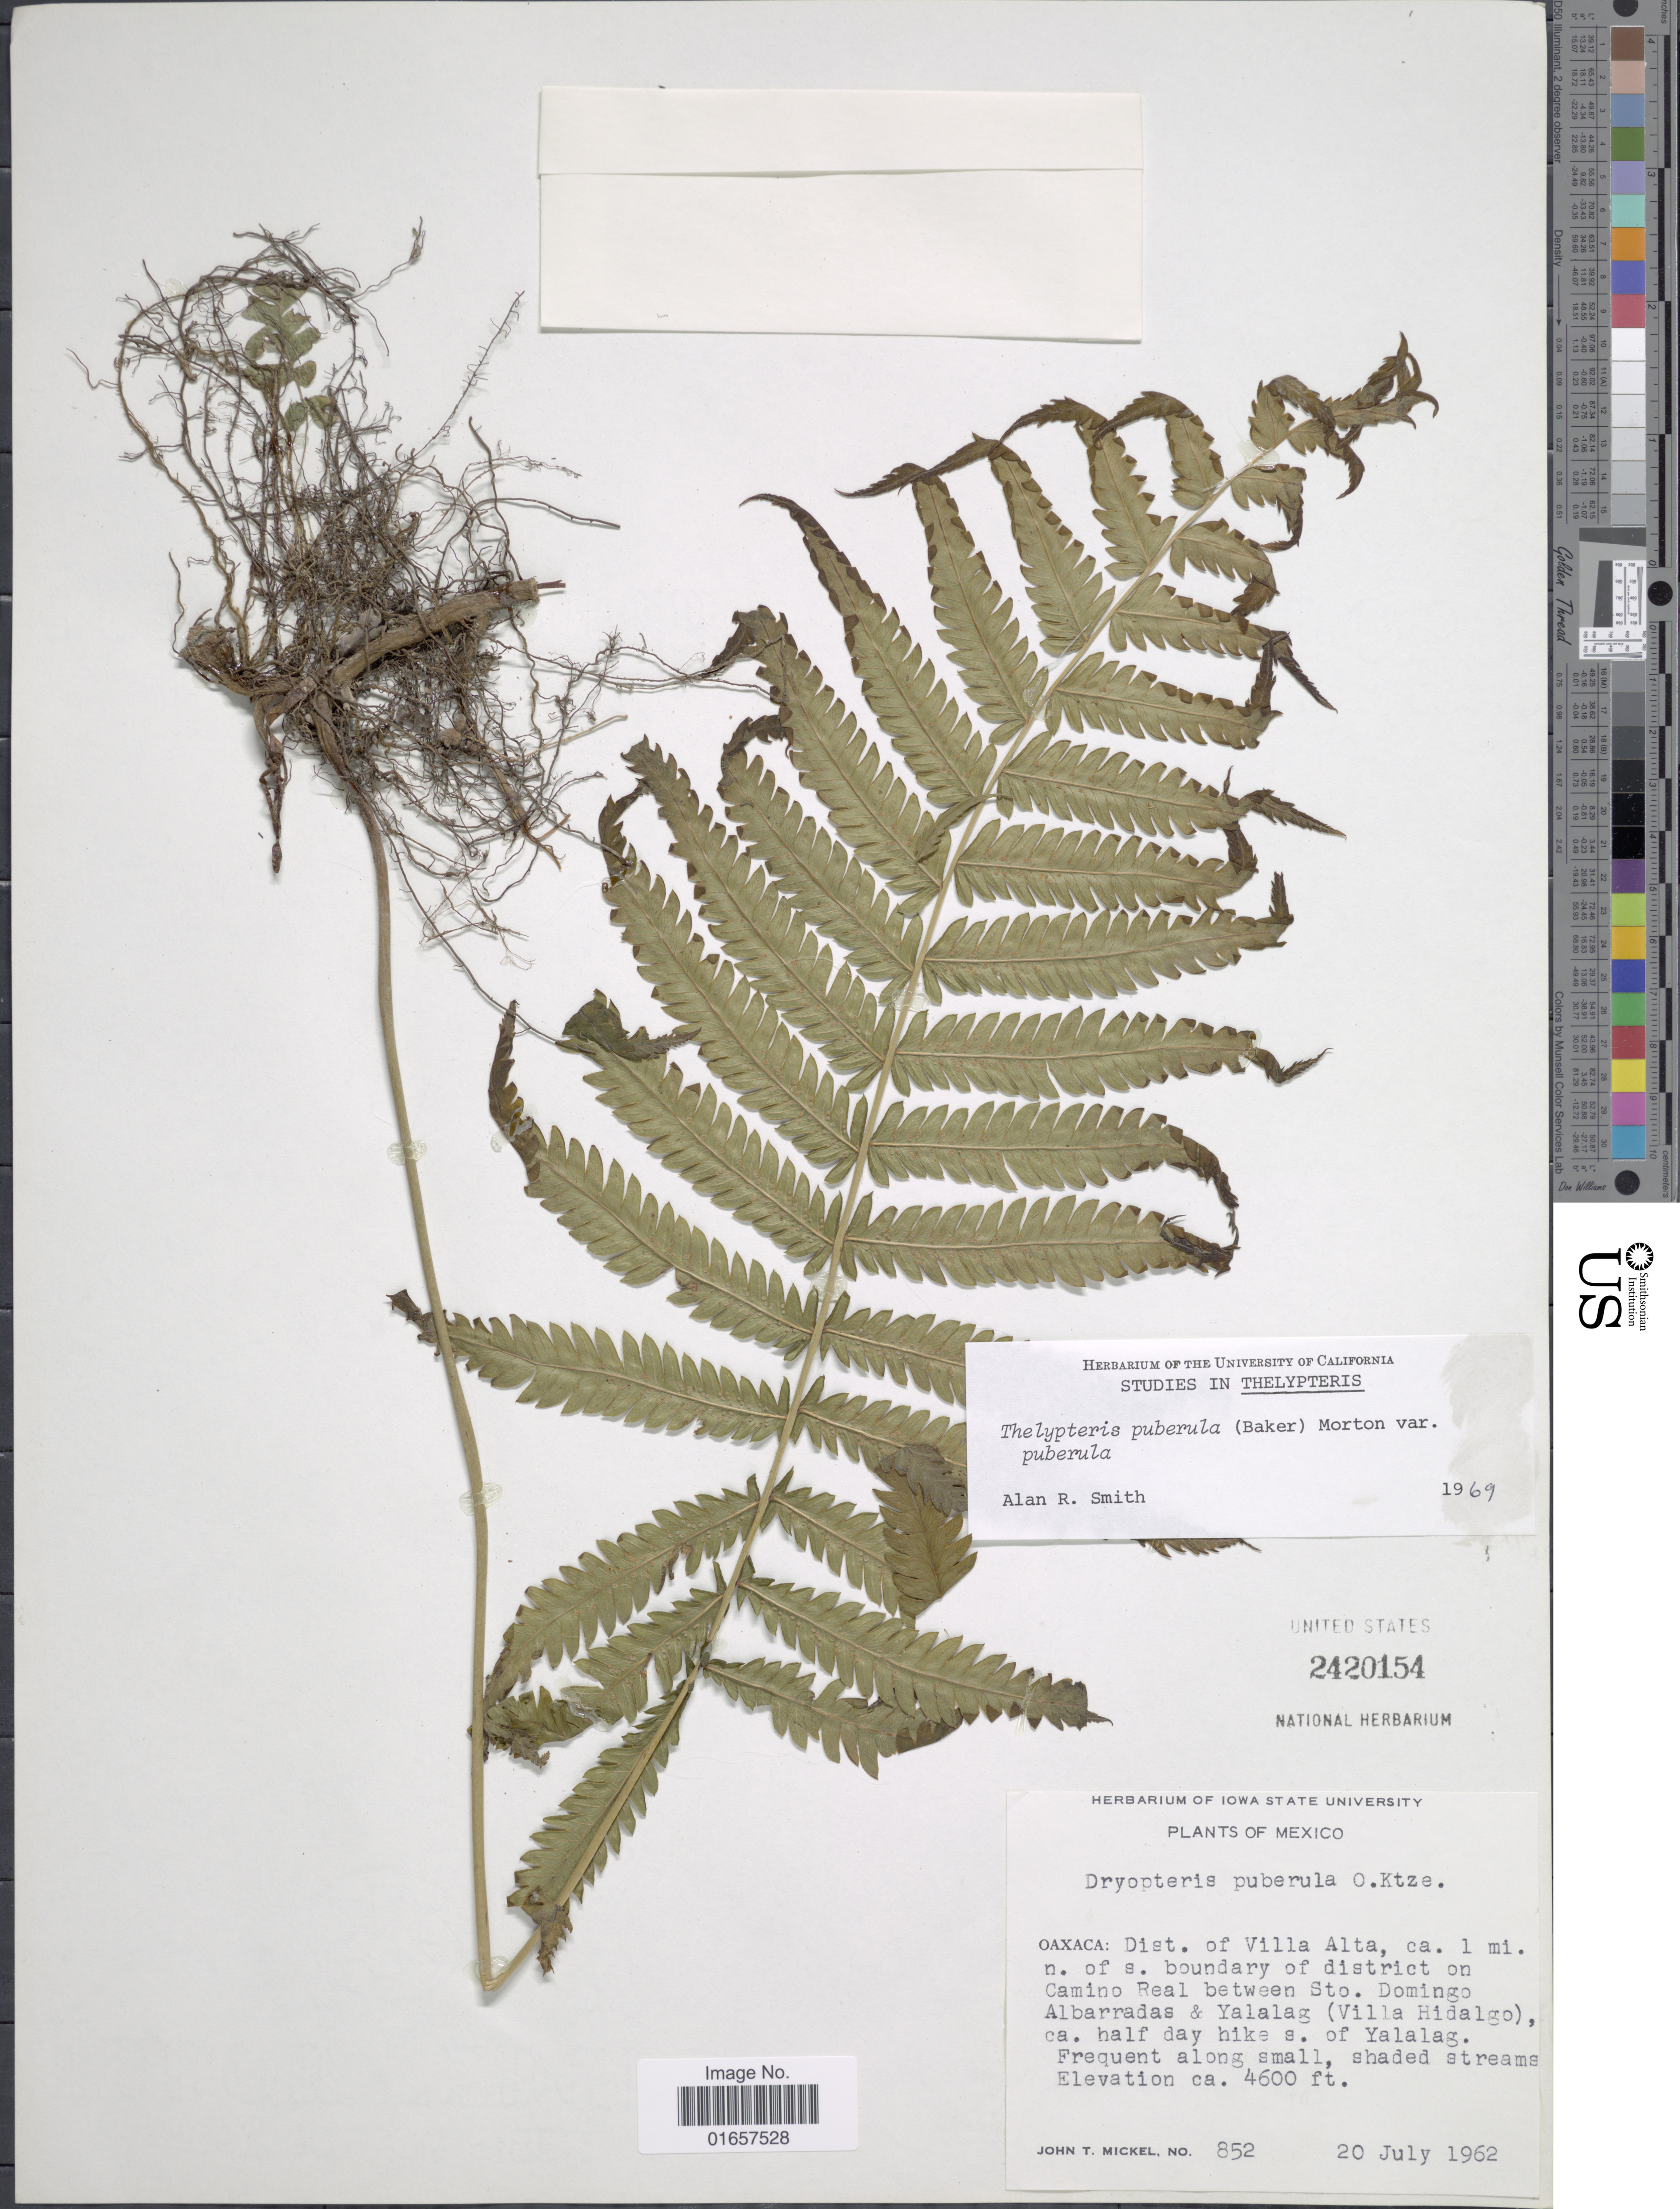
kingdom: Plantae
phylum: Tracheophyta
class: Polypodiopsida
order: Polypodiales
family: Thelypteridaceae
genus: Christella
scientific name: Christella puberula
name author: (Baker) Á. Löve & D. Löve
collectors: J. T. Mickel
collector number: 852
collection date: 1962-07-20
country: Mexico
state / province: Oaxaca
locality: Mexico, Dist. of Villa Alta, ca. 1 mi. n. of s. boundary of district on Camino Real between Sto. Domingo Albarradas & Yalalag (Villa Hidalgo), ca. half day hike s. of Yalalag.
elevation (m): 1402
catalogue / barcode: US 2420154